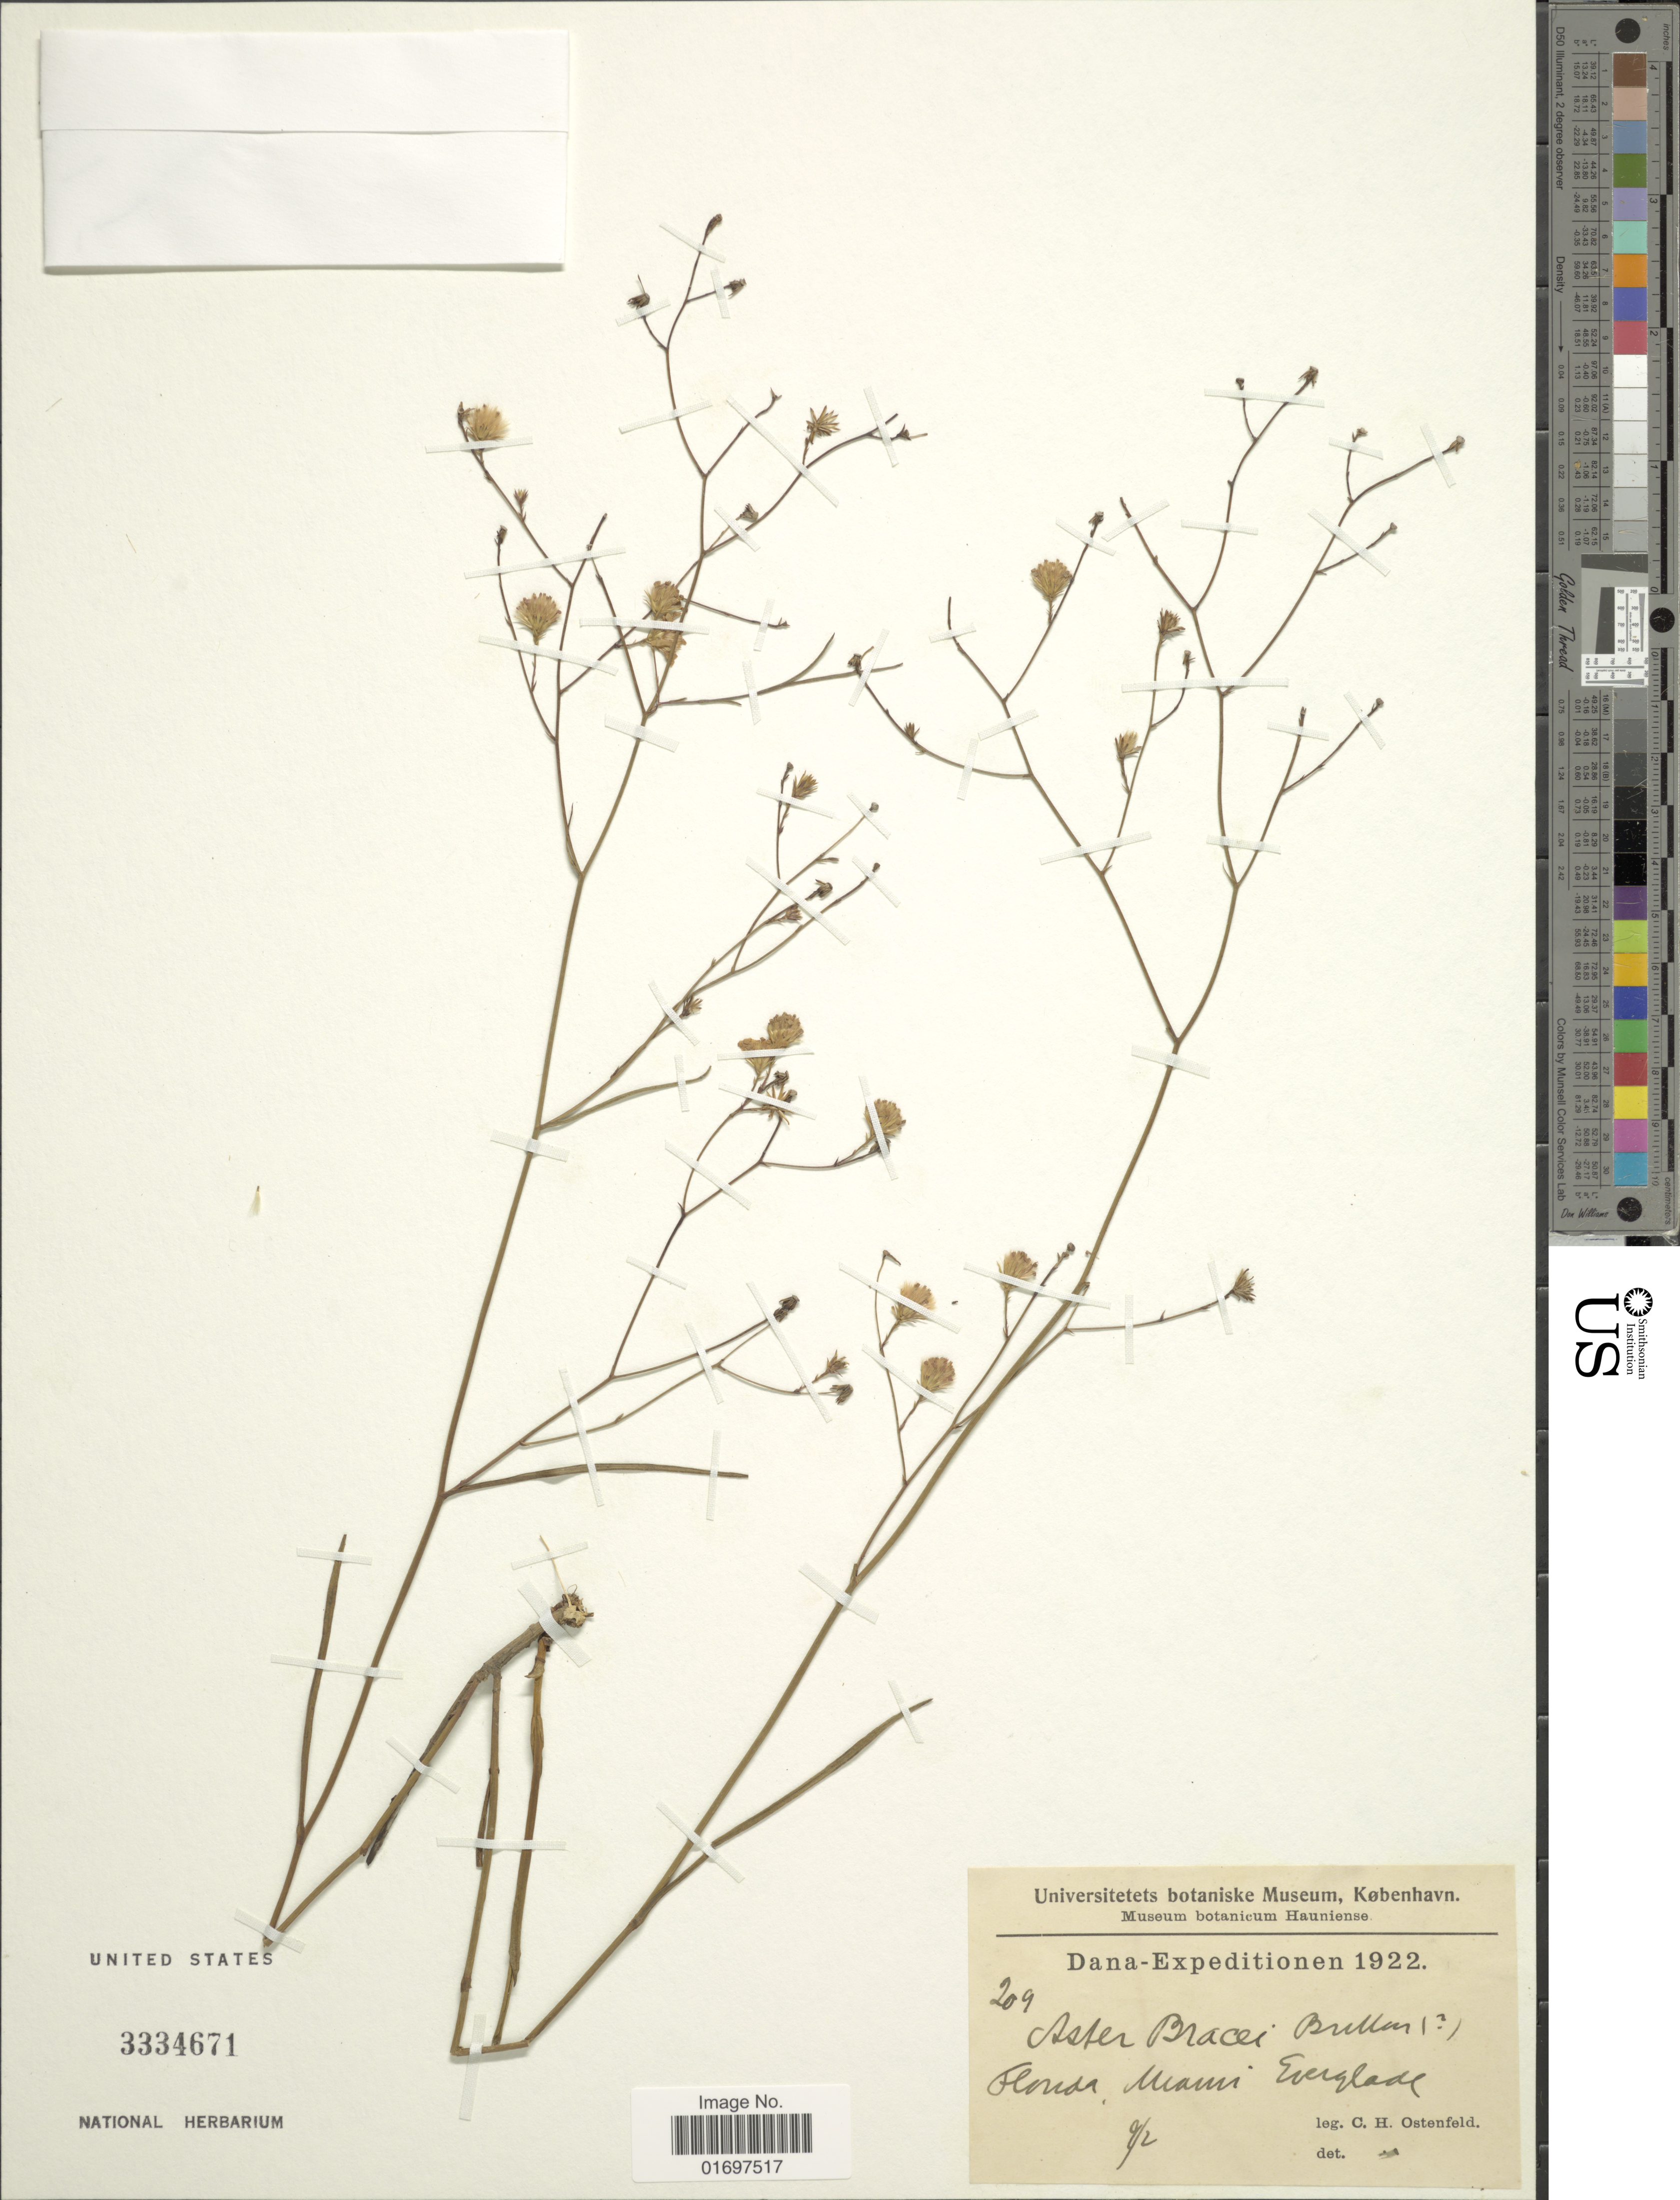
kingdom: Plantae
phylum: Tracheophyta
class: Magnoliopsida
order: Asterales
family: Asteraceae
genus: Symphyotrichum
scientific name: Symphyotrichum bracei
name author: G.L. Nesom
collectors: C. Ostenfeld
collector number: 209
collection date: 1922-02-09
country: United States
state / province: Florida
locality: Miami Everglade.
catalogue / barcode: US 3334671